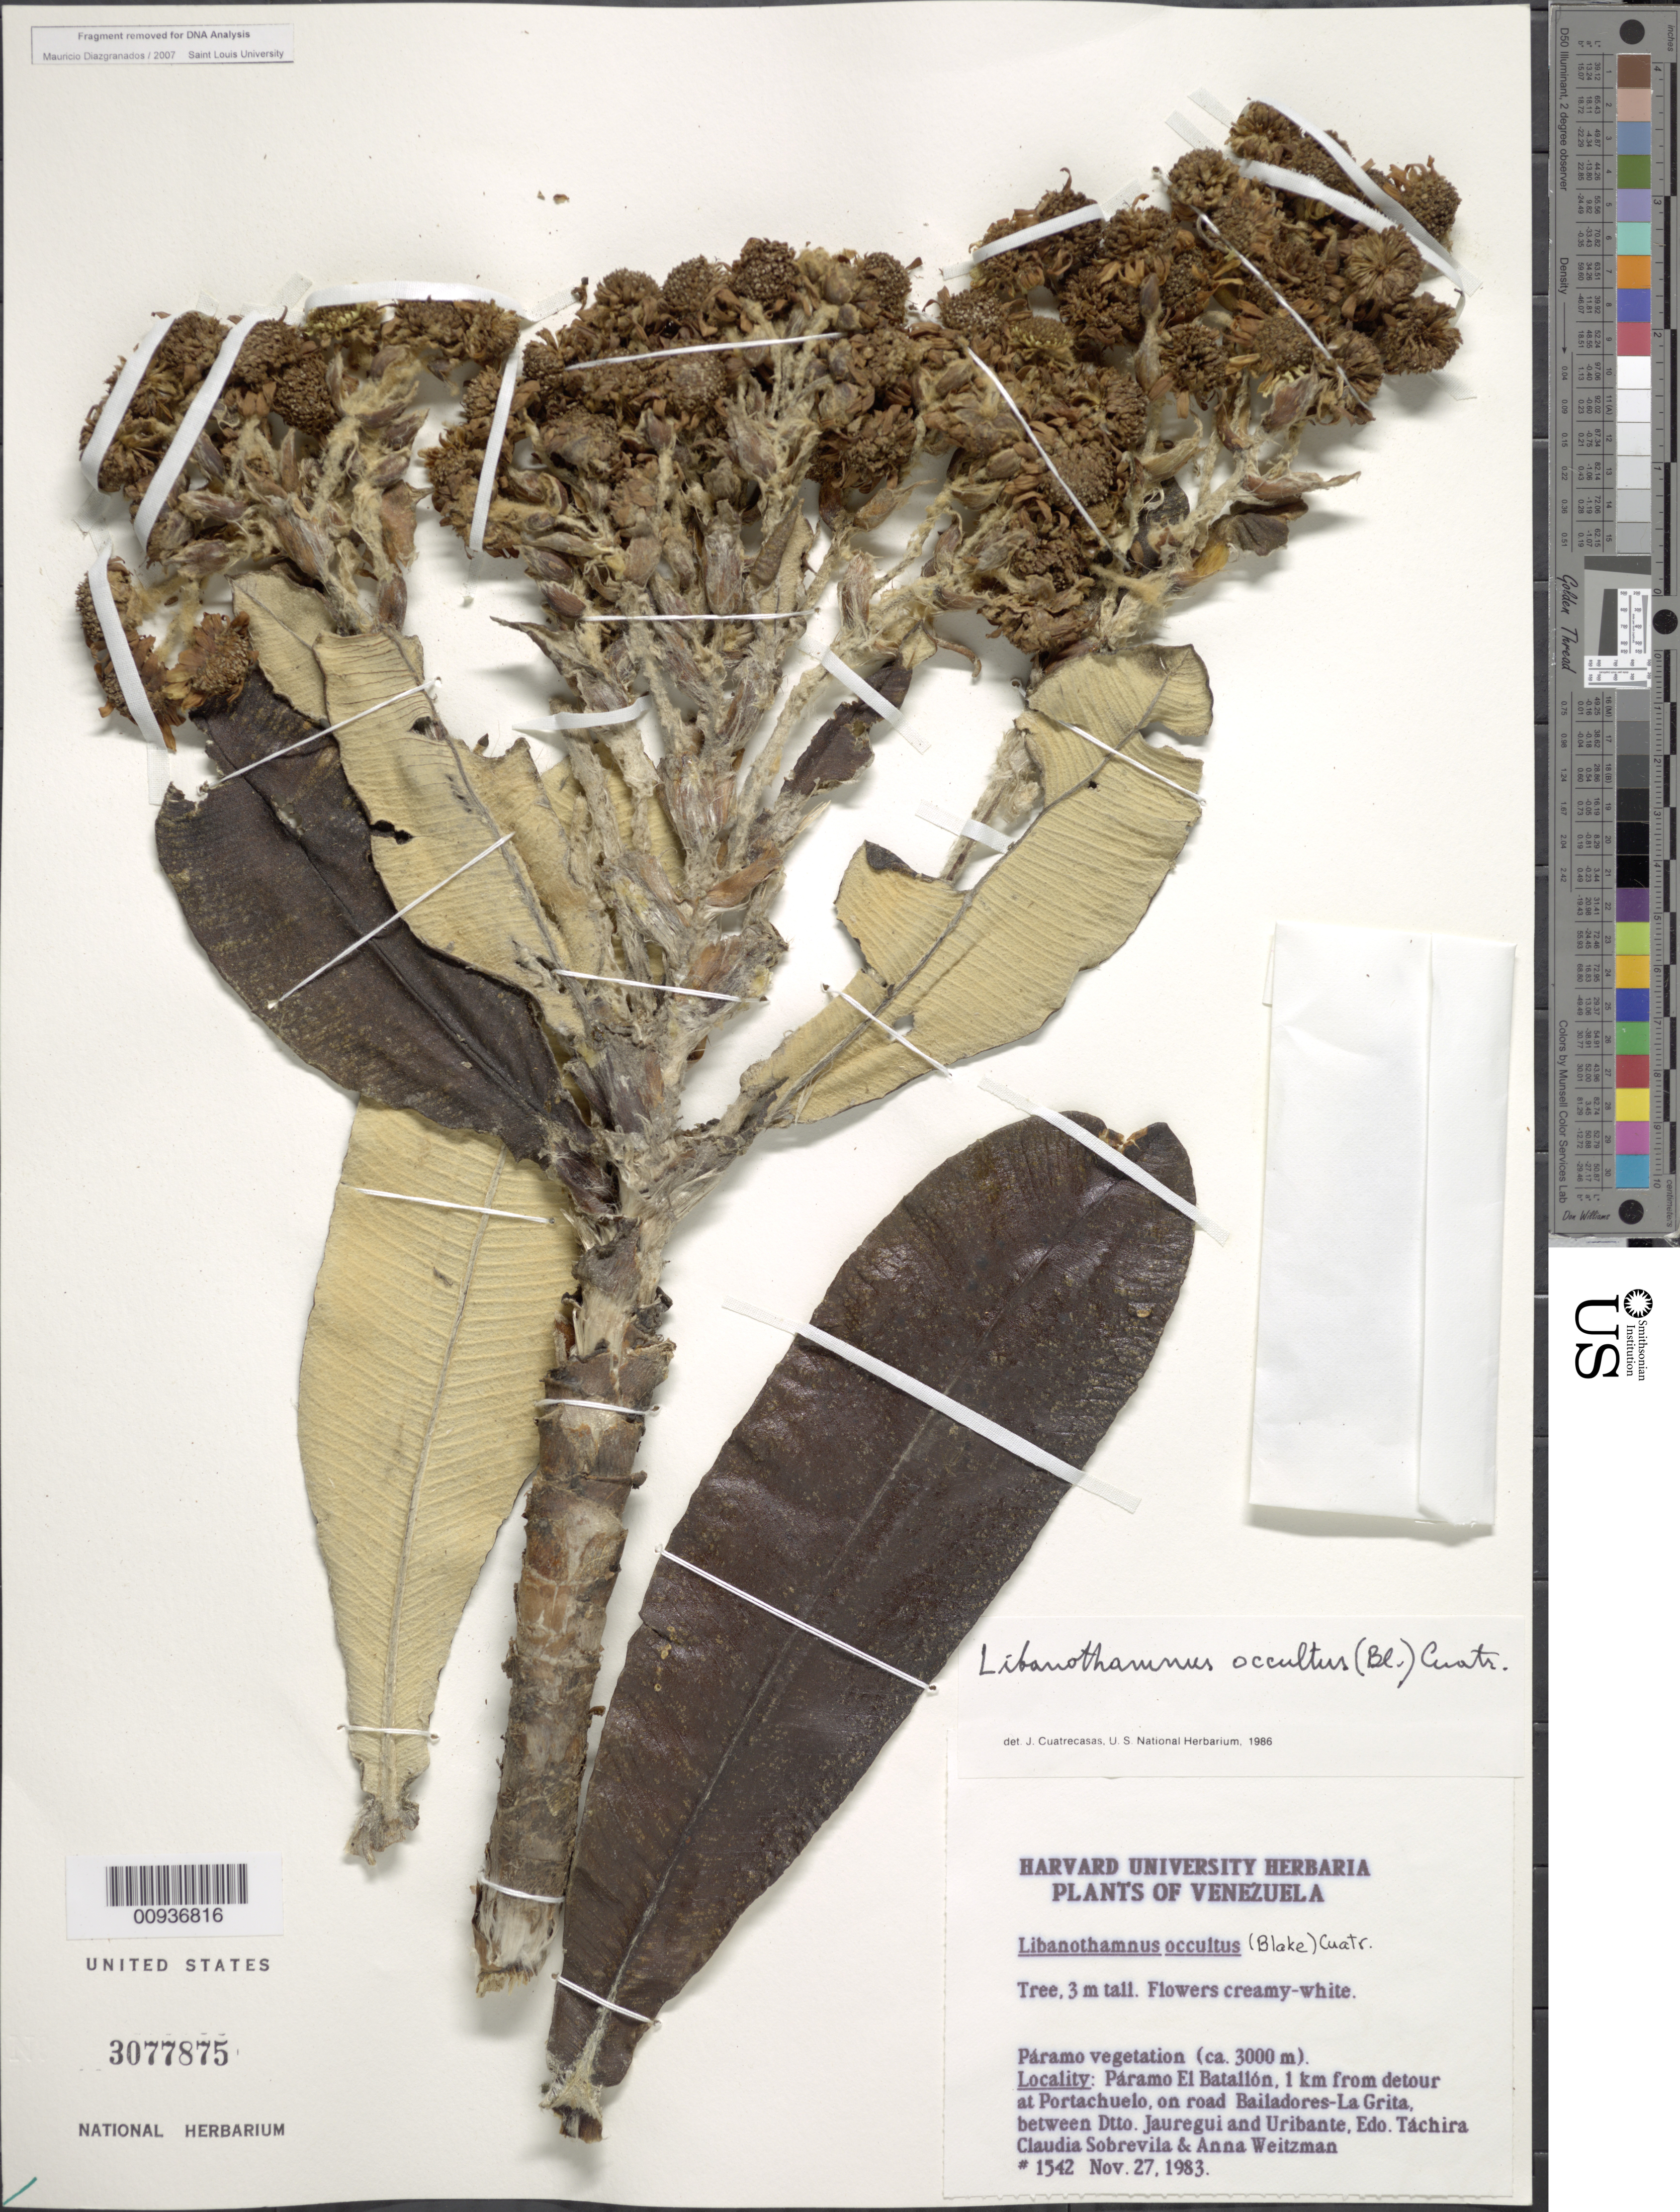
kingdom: Plantae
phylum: Tracheophyta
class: Magnoliopsida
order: Asterales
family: Asteraceae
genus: Libanothamnus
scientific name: Libanothamnus occultus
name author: (S.F. Blake) Cuatrec.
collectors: C. Sobrevila & A. Weitzman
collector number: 1542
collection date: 1983-11-27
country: Venezuela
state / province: Táchira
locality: Páramo del Batallón. 1 km from detour at Portachuelo, on road Bailadores-La grita, between Dtto. Jauregui and Uribante.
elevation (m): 3000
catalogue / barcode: US 3077875